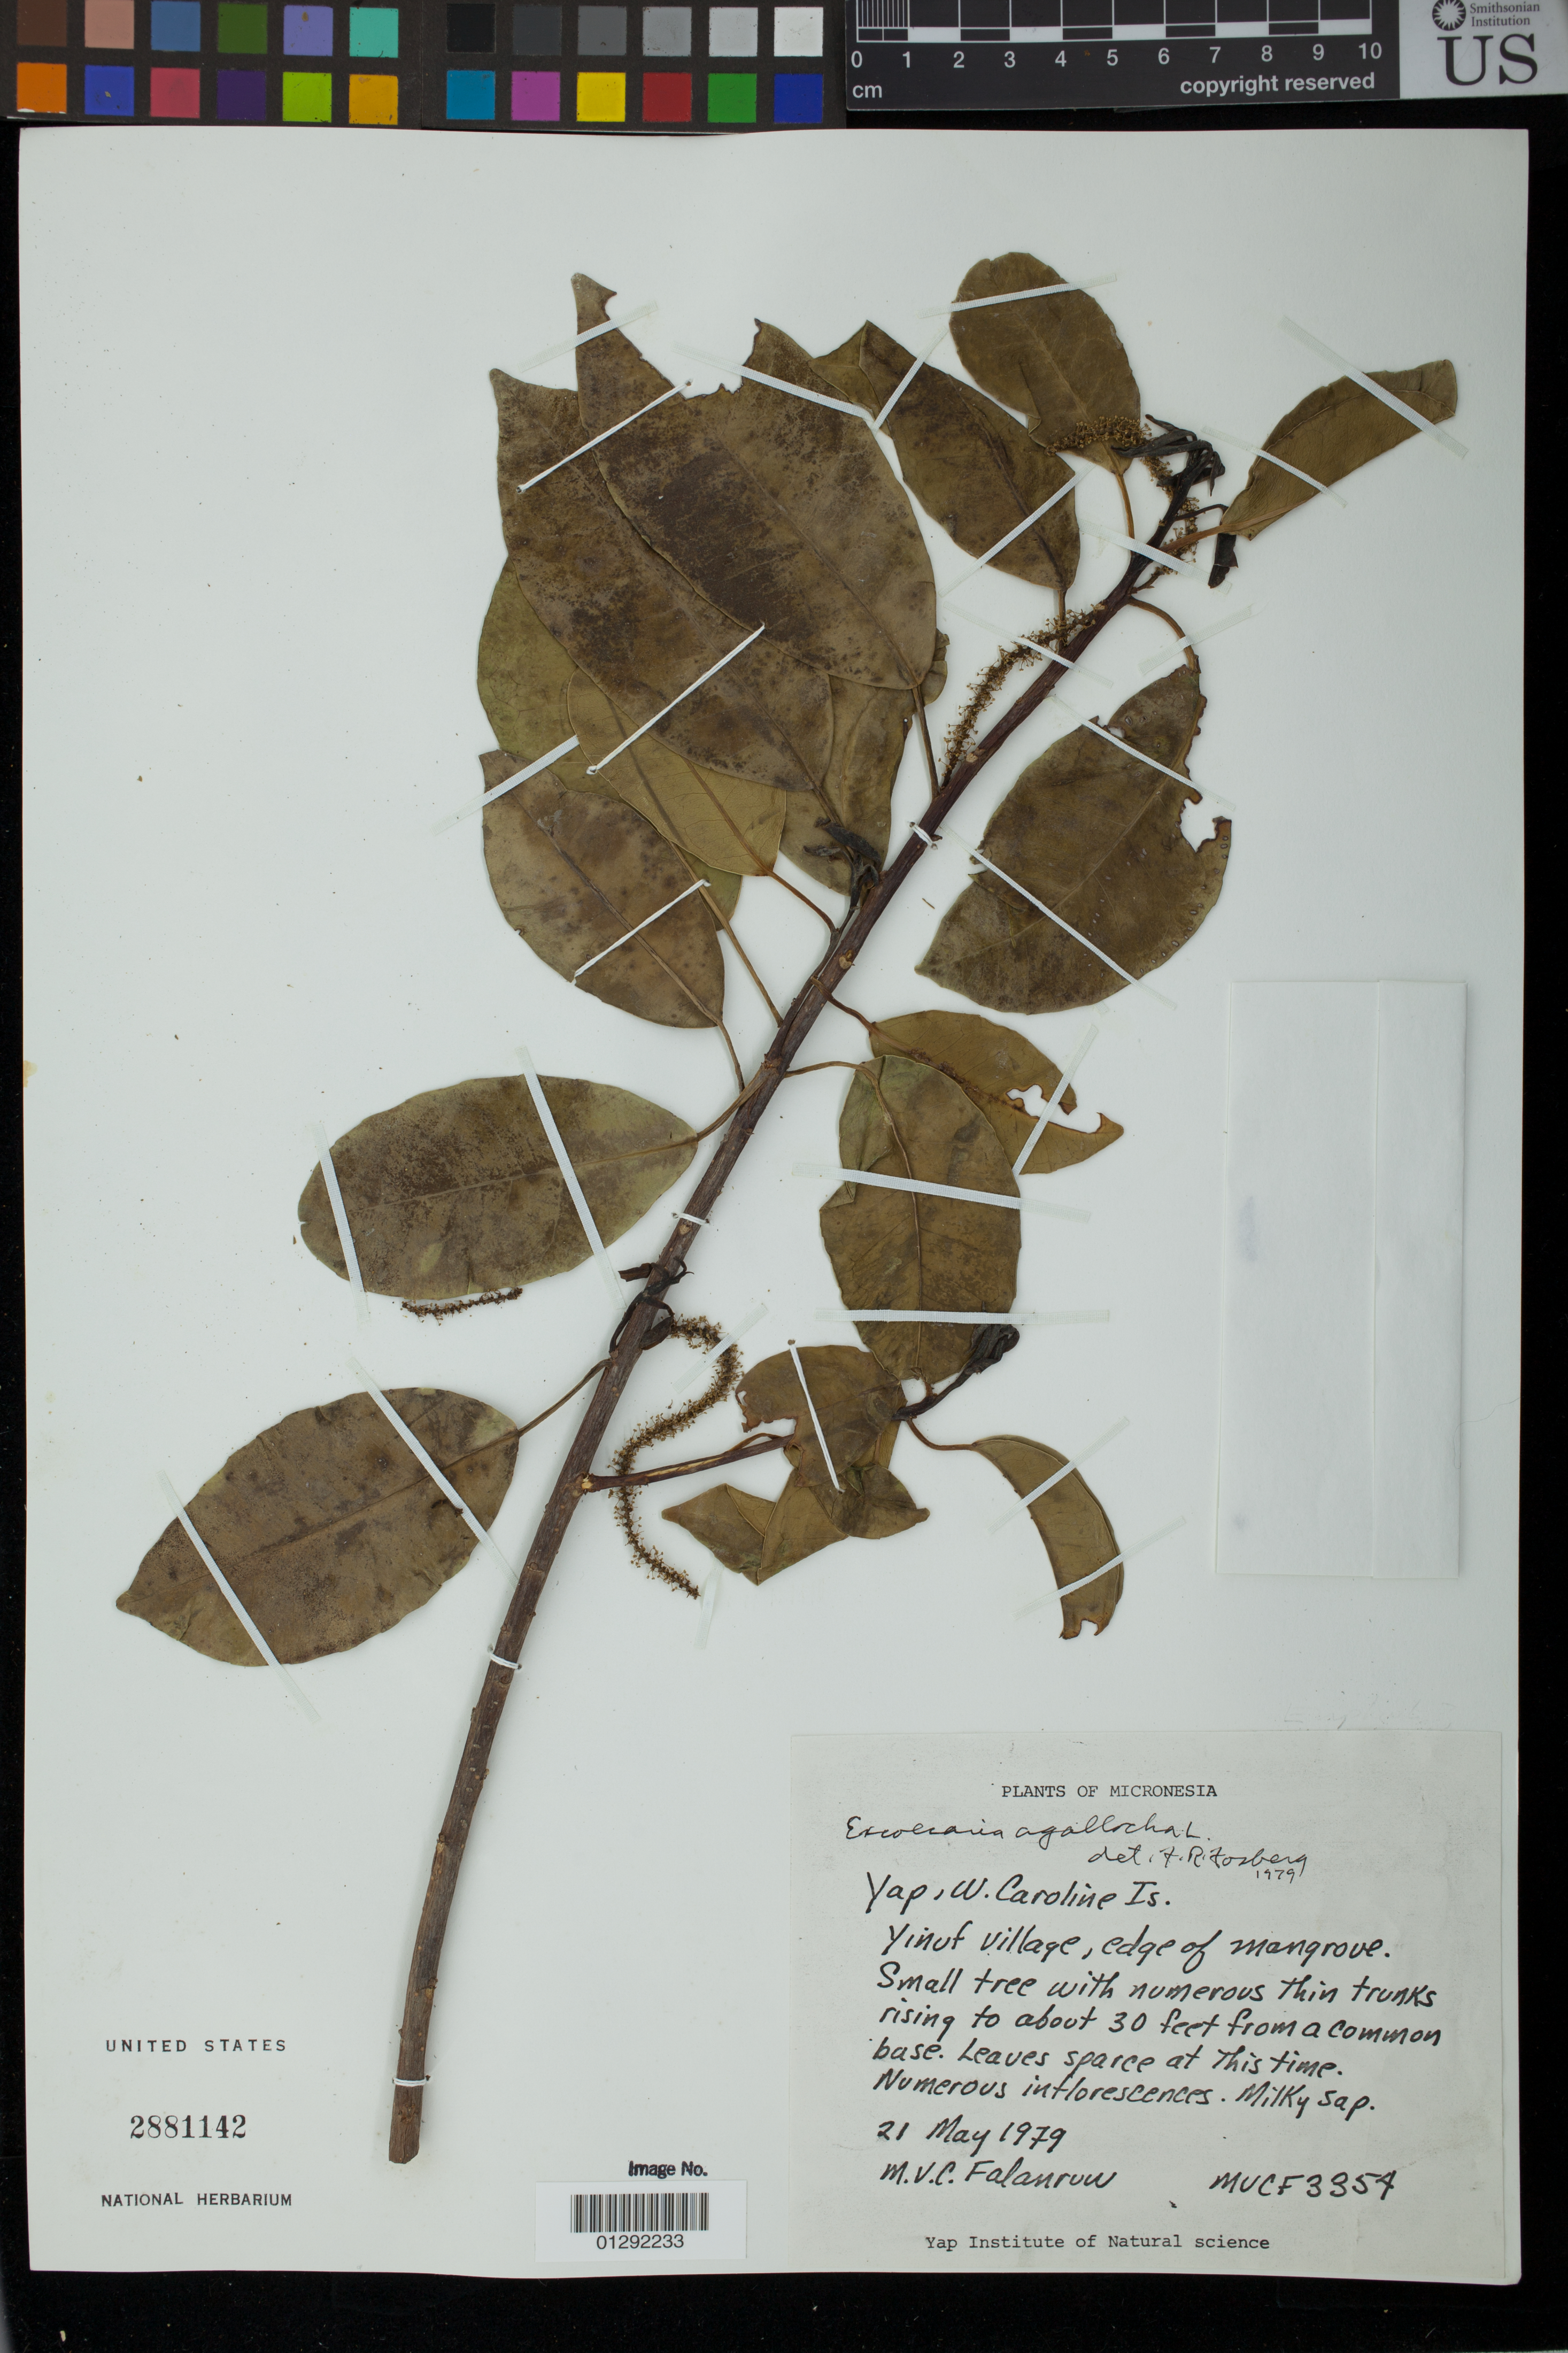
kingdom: Plantae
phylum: Tracheophyta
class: Magnoliopsida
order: Malpighiales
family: Euphorbiaceae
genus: Excoecaria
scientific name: Excoecaria agallocha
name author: L.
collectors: M. V. Falanruw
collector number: MVCF3354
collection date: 1979-05-21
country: Micronesia, Federated States of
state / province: Yap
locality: W. Caroline Is. Yinuf village.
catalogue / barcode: US 2881142